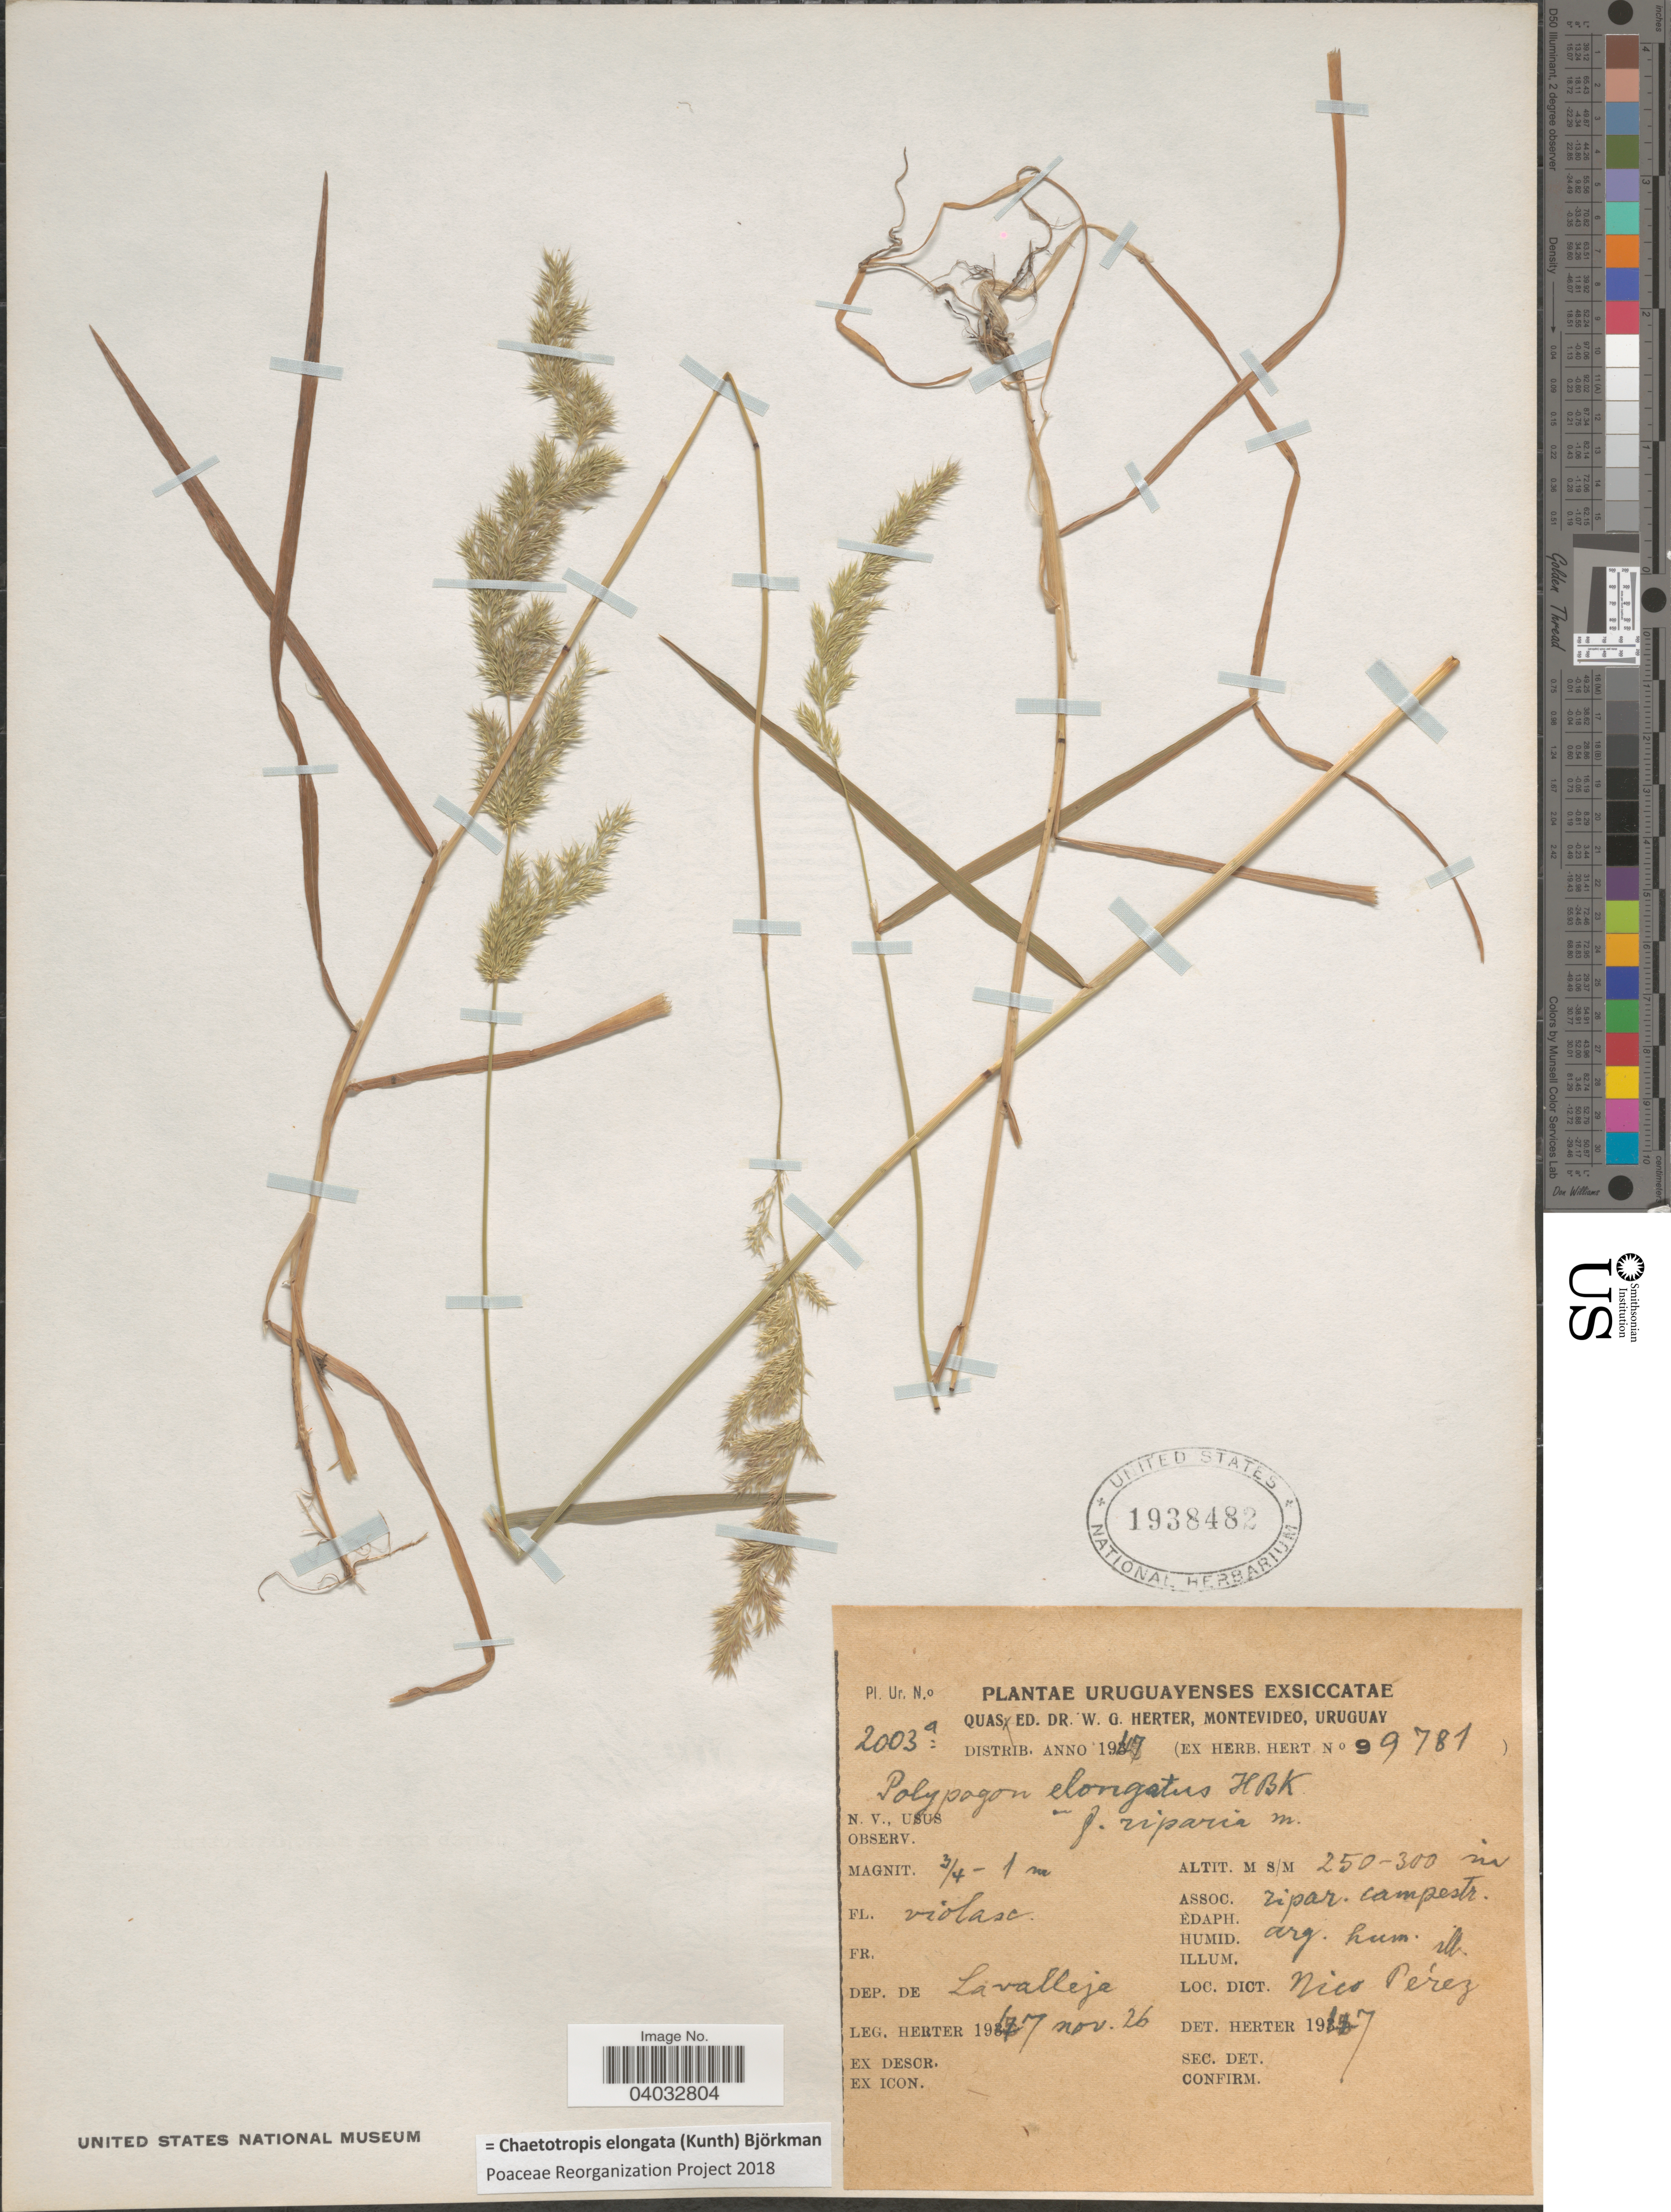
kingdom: Plantae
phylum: Tracheophyta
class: Liliopsida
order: Poales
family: Poaceae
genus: Chaetotropis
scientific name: Chaetotropis elongata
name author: (Kunth) Björkman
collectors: W. G. Herter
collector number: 2003a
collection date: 1947-11-26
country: Uruguay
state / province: Lavalleja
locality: Dep. de Lavalleja. Dict. Nico Perez.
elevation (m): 250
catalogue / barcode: US 1938482